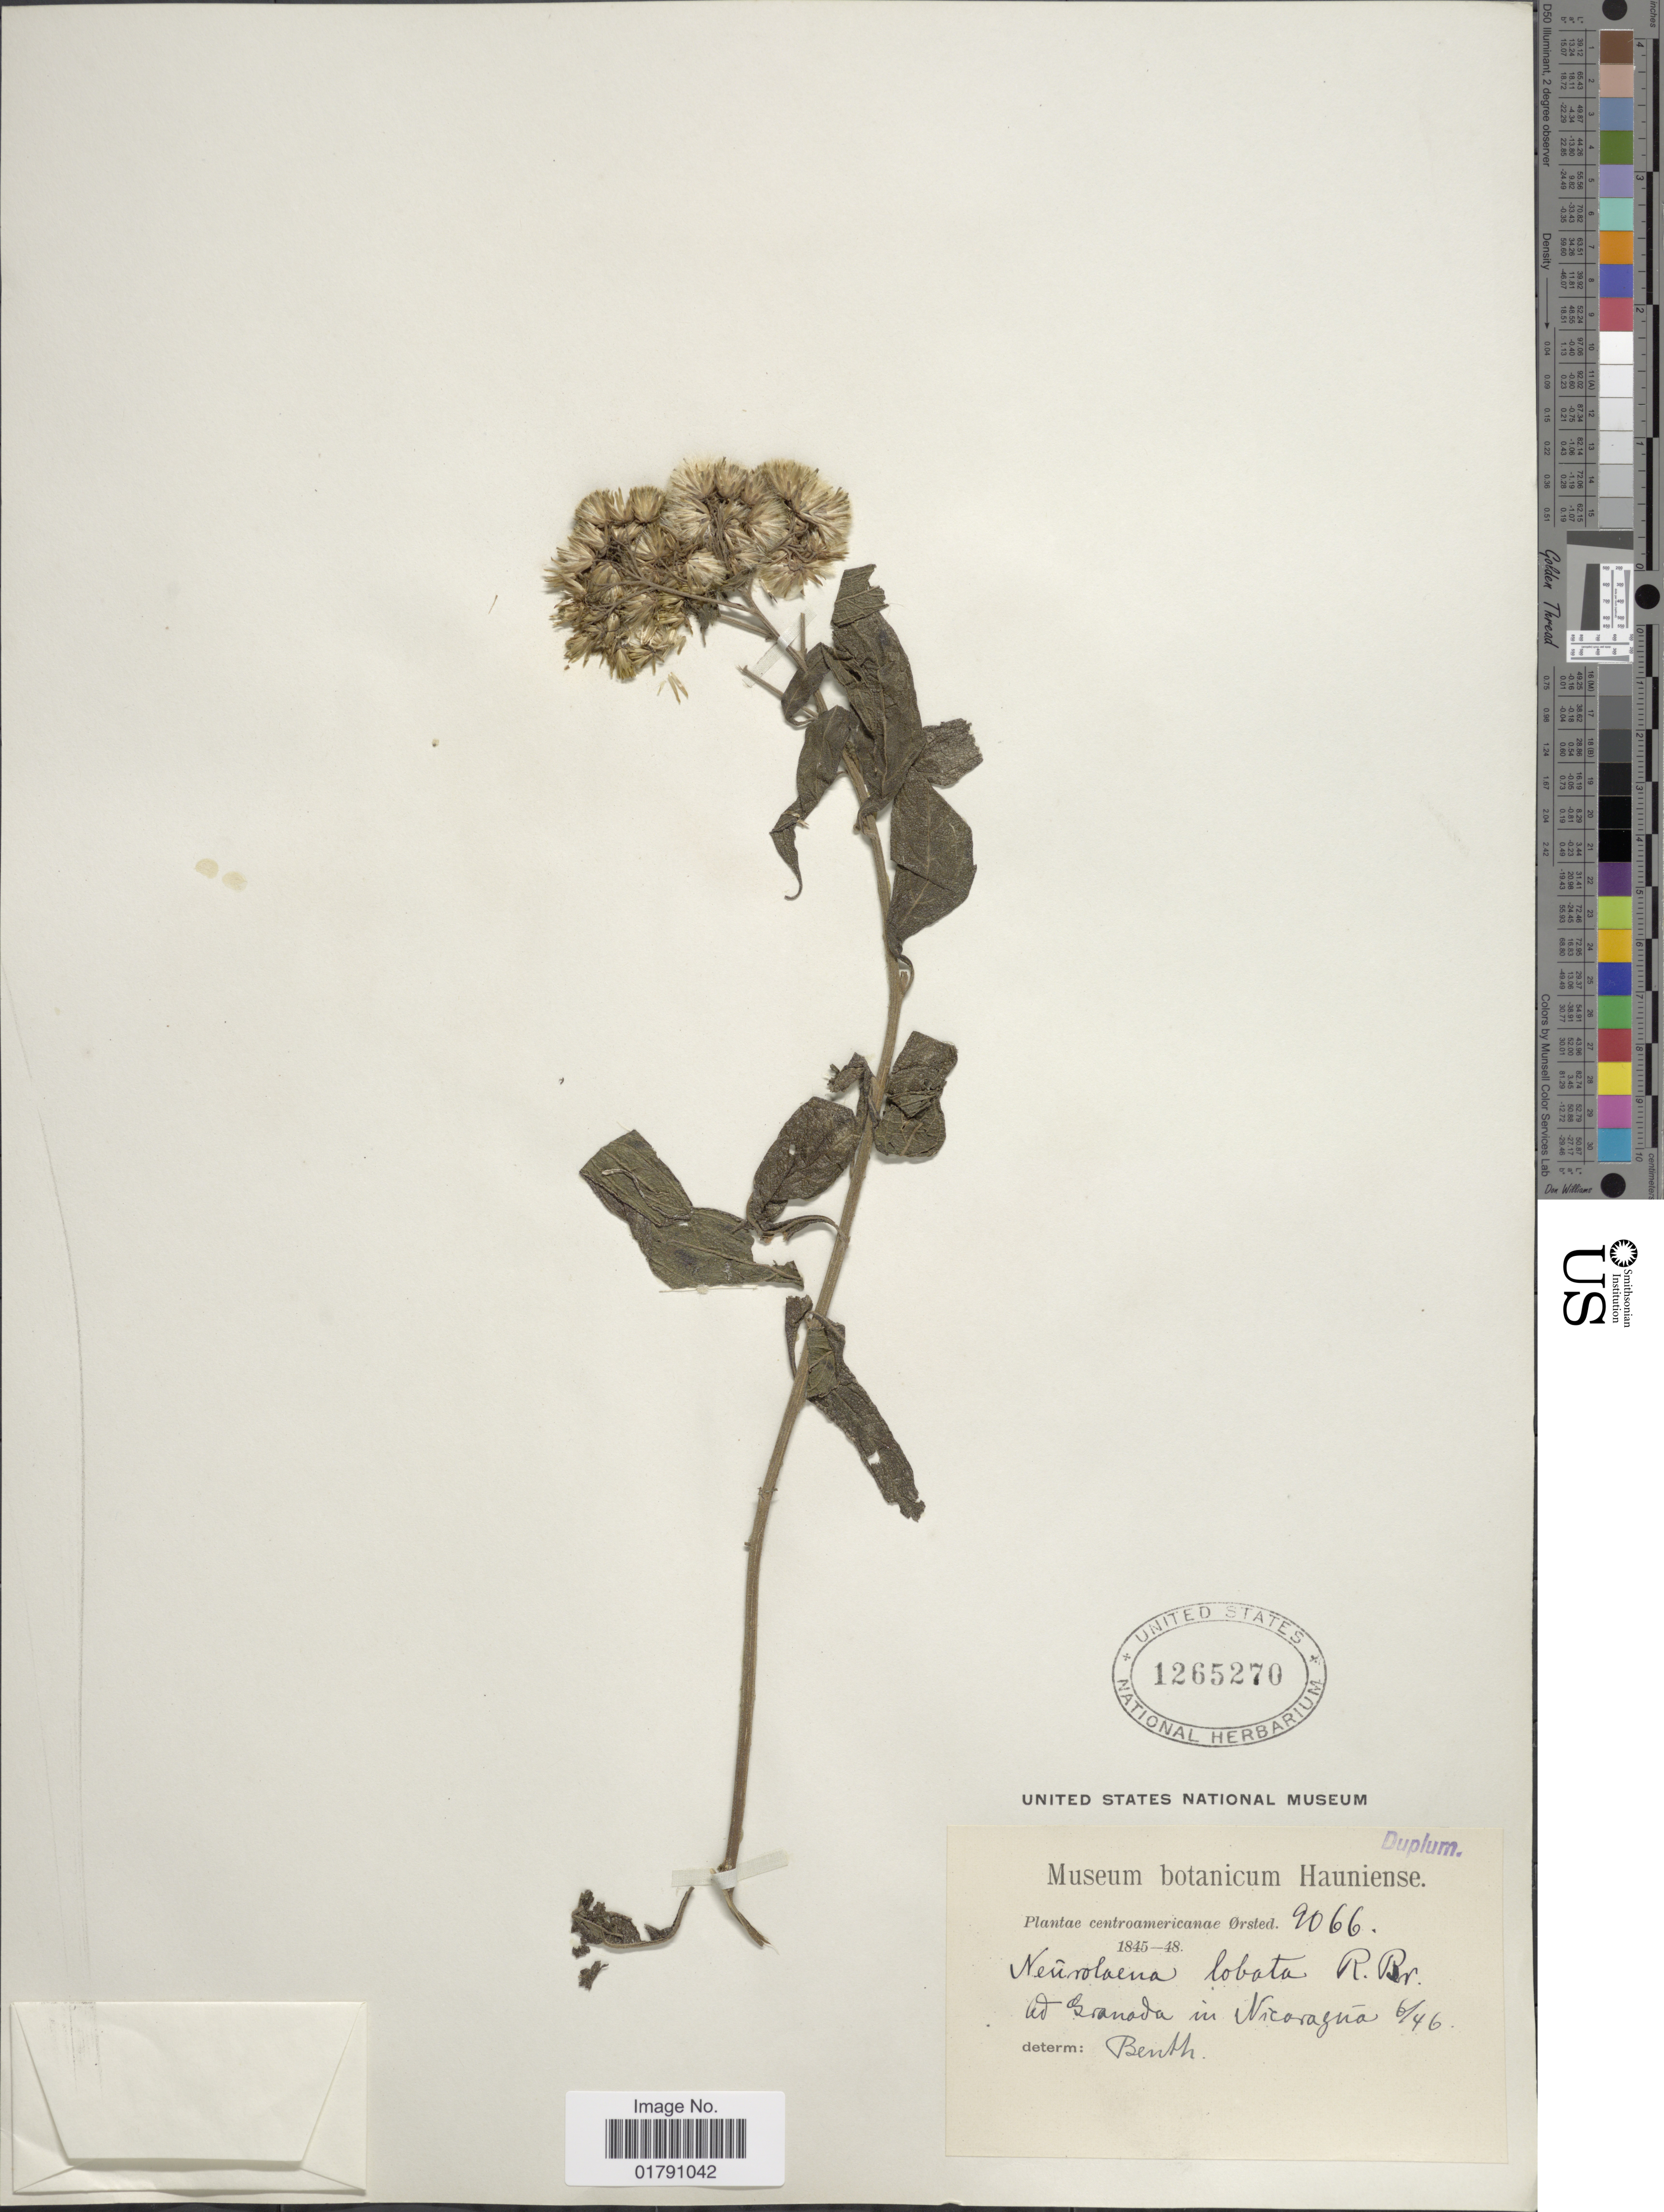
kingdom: Plantae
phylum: Tracheophyta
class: Magnoliopsida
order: Asterales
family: Asteraceae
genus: Neurolaena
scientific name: Neurolaena lobata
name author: (L.) R. Br. ex Cass.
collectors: Ørsted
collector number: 2066*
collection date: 1846-06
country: Nicaragua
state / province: Granada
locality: Centroamericanae, W. Granada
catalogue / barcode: US 1265270